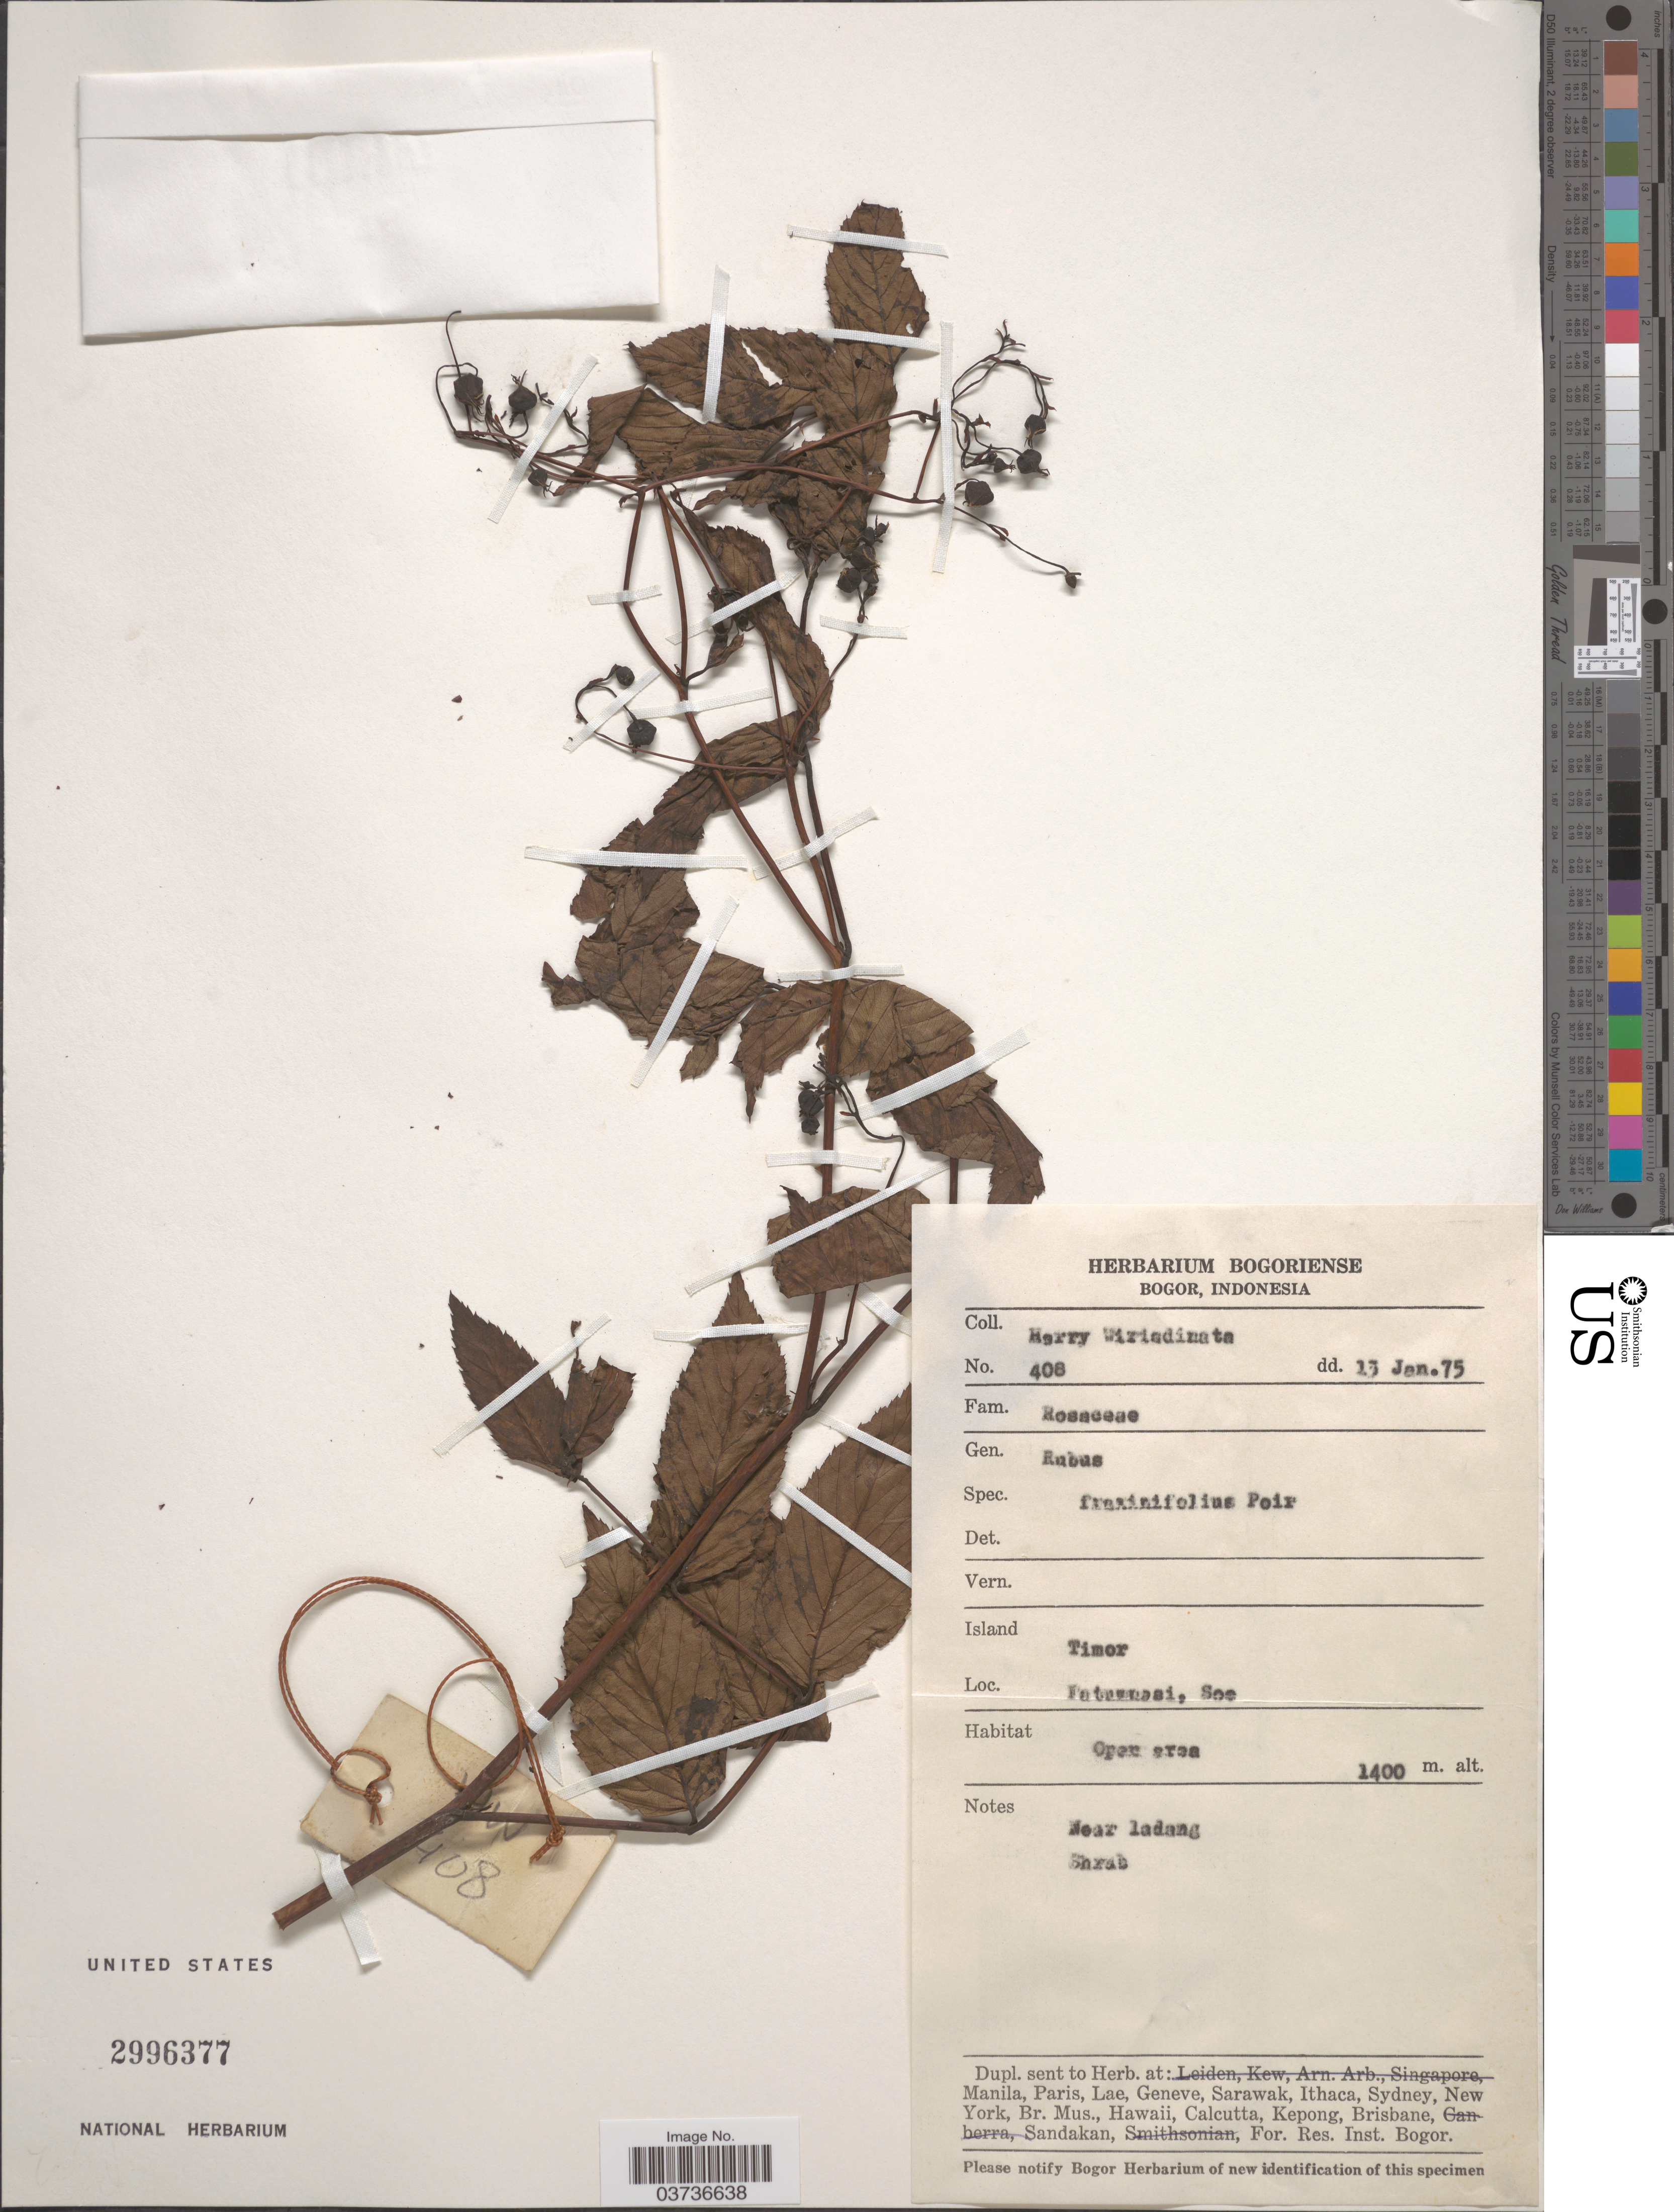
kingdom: Plantae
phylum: Tracheophyta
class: Magnoliopsida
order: Rosales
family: Rosaceae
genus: Rubus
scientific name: Rubus fraxinifolius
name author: Hayata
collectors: H. Wiriadanata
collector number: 408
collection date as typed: Transcribed d/m/y: 13/1/75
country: Indonesia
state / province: Nusa Tenggara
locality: Timor Island. Fat [illegible text]si, Soe.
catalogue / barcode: US 2996377